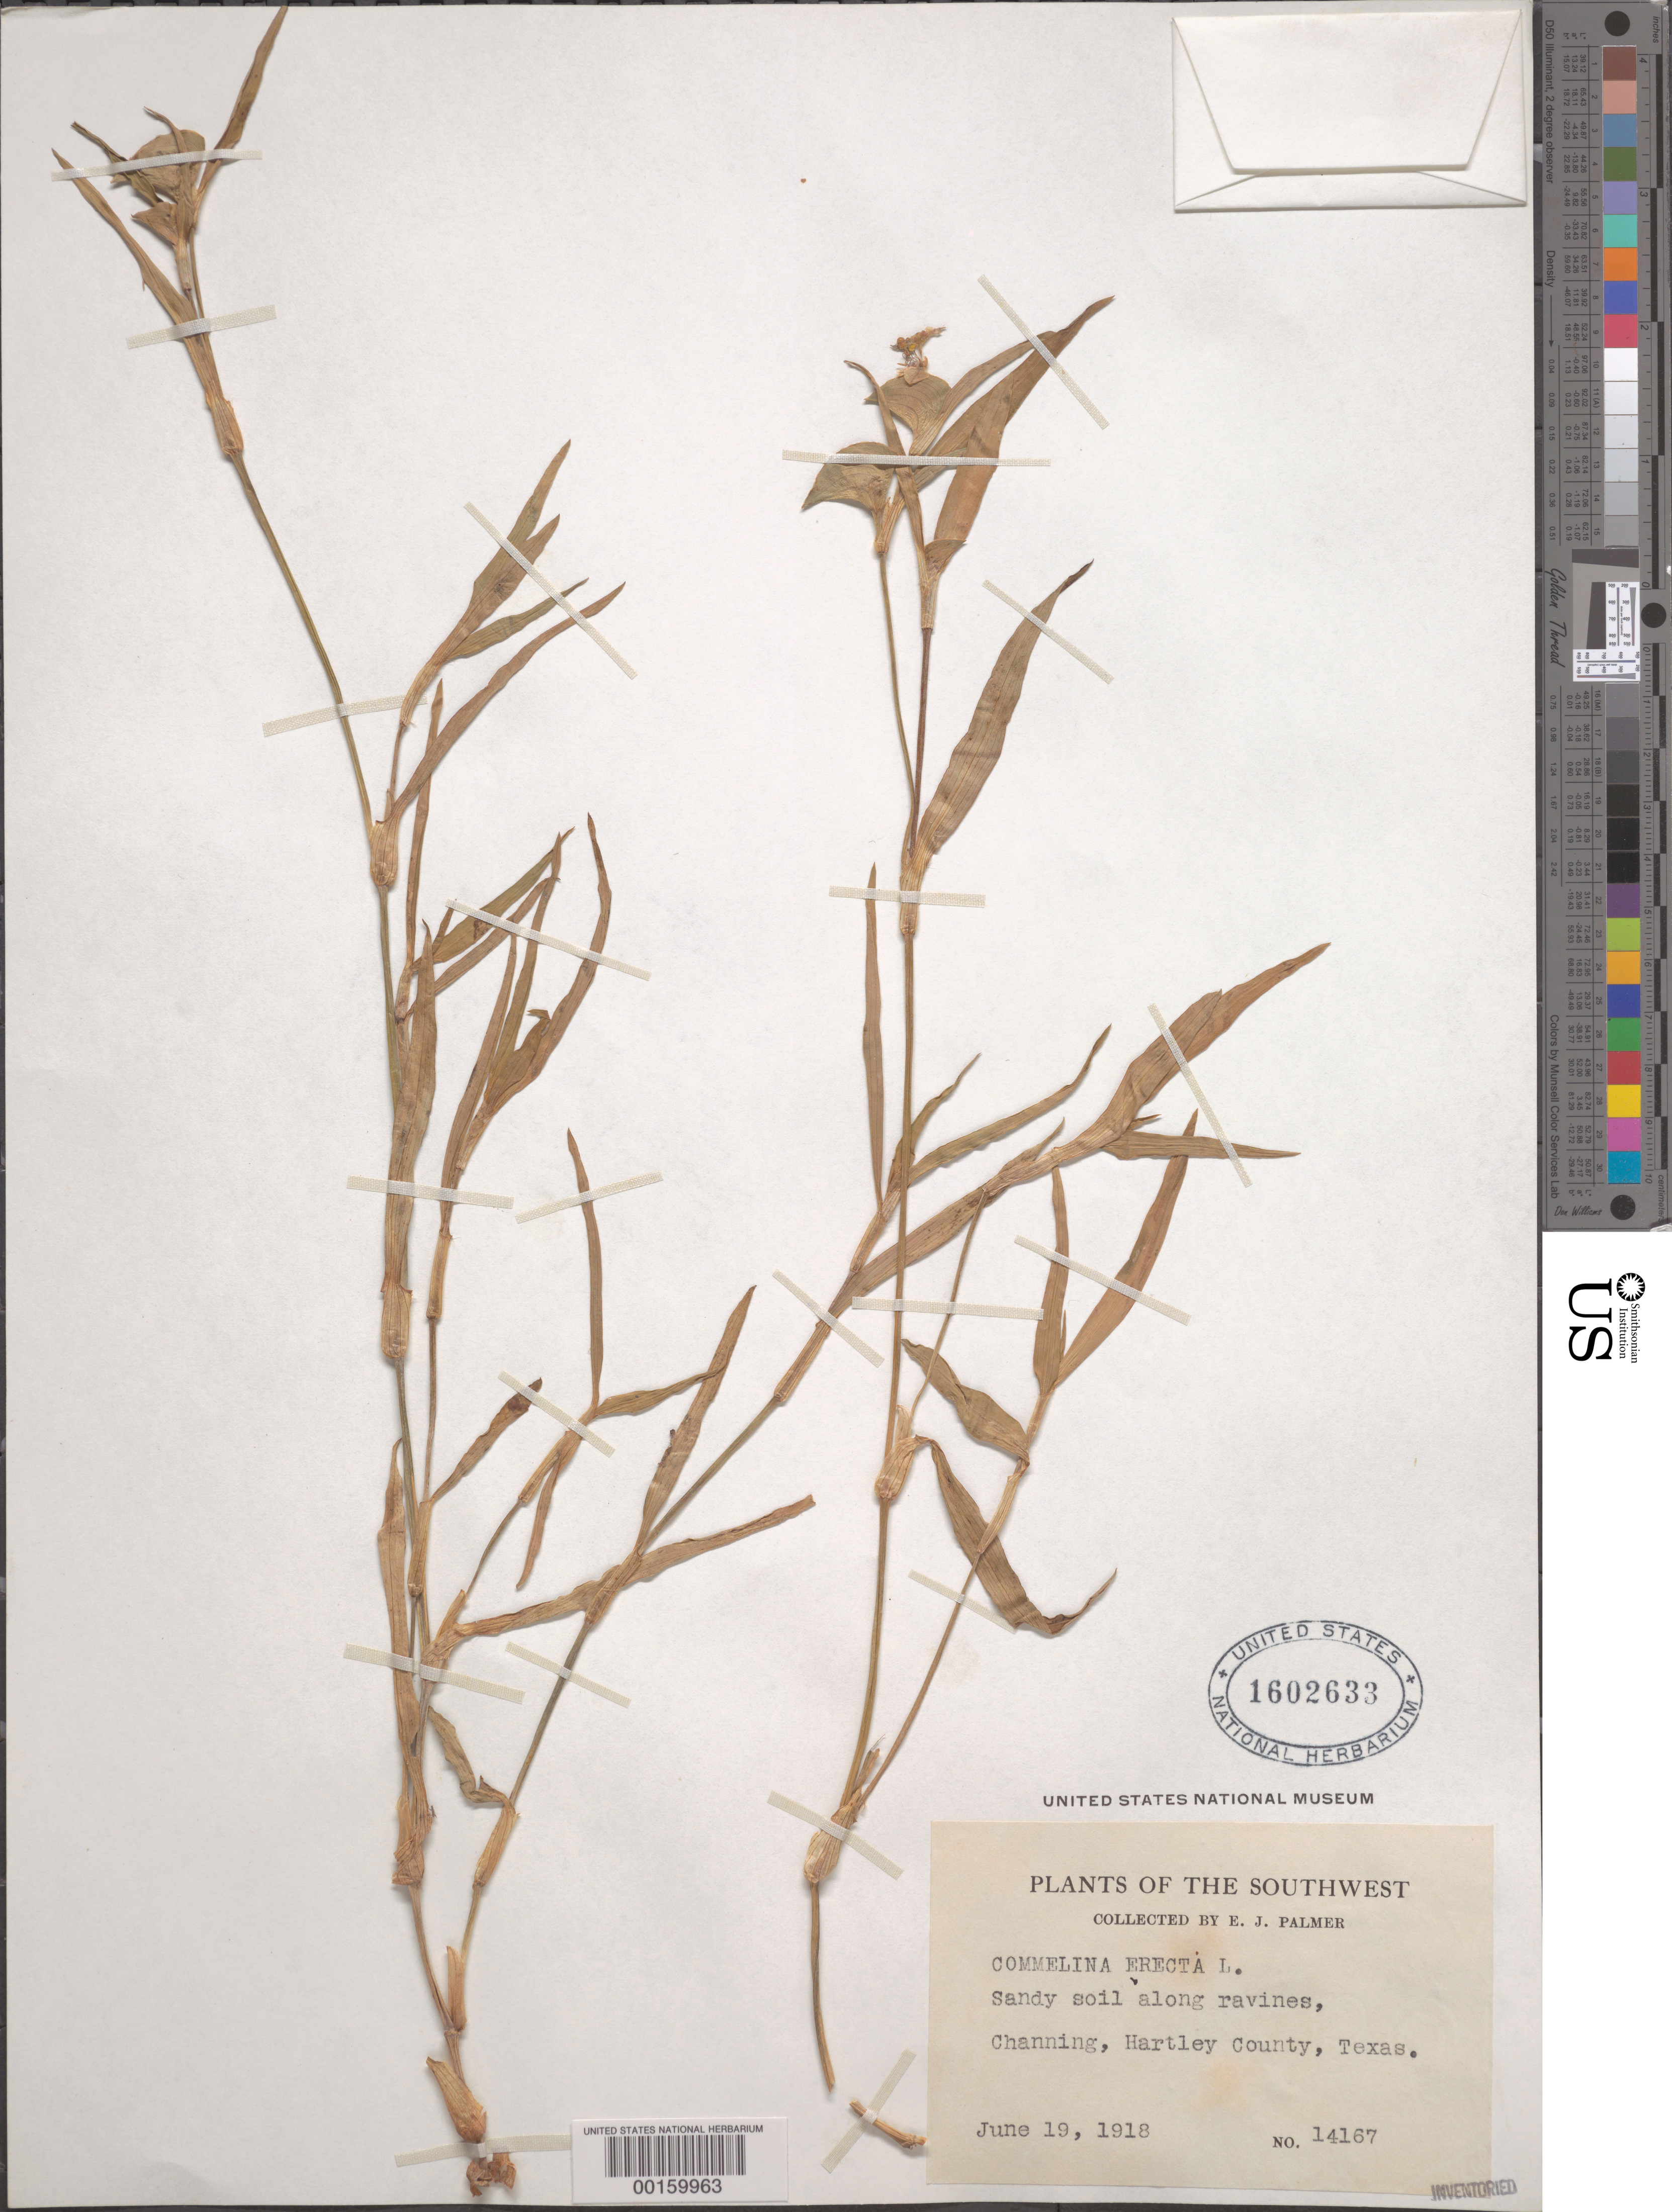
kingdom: Plantae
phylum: Tracheophyta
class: Liliopsida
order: Commelinales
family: Commelinaceae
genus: Commelina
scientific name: Commelina erecta var. angustifolia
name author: (Michx.) Fernald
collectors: E. J. Palmer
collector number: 14167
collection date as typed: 19 Jun 1918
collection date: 1918-06-19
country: United States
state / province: Texas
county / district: Hartley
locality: Channing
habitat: Sandy soil along ravines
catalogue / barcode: US 1602633